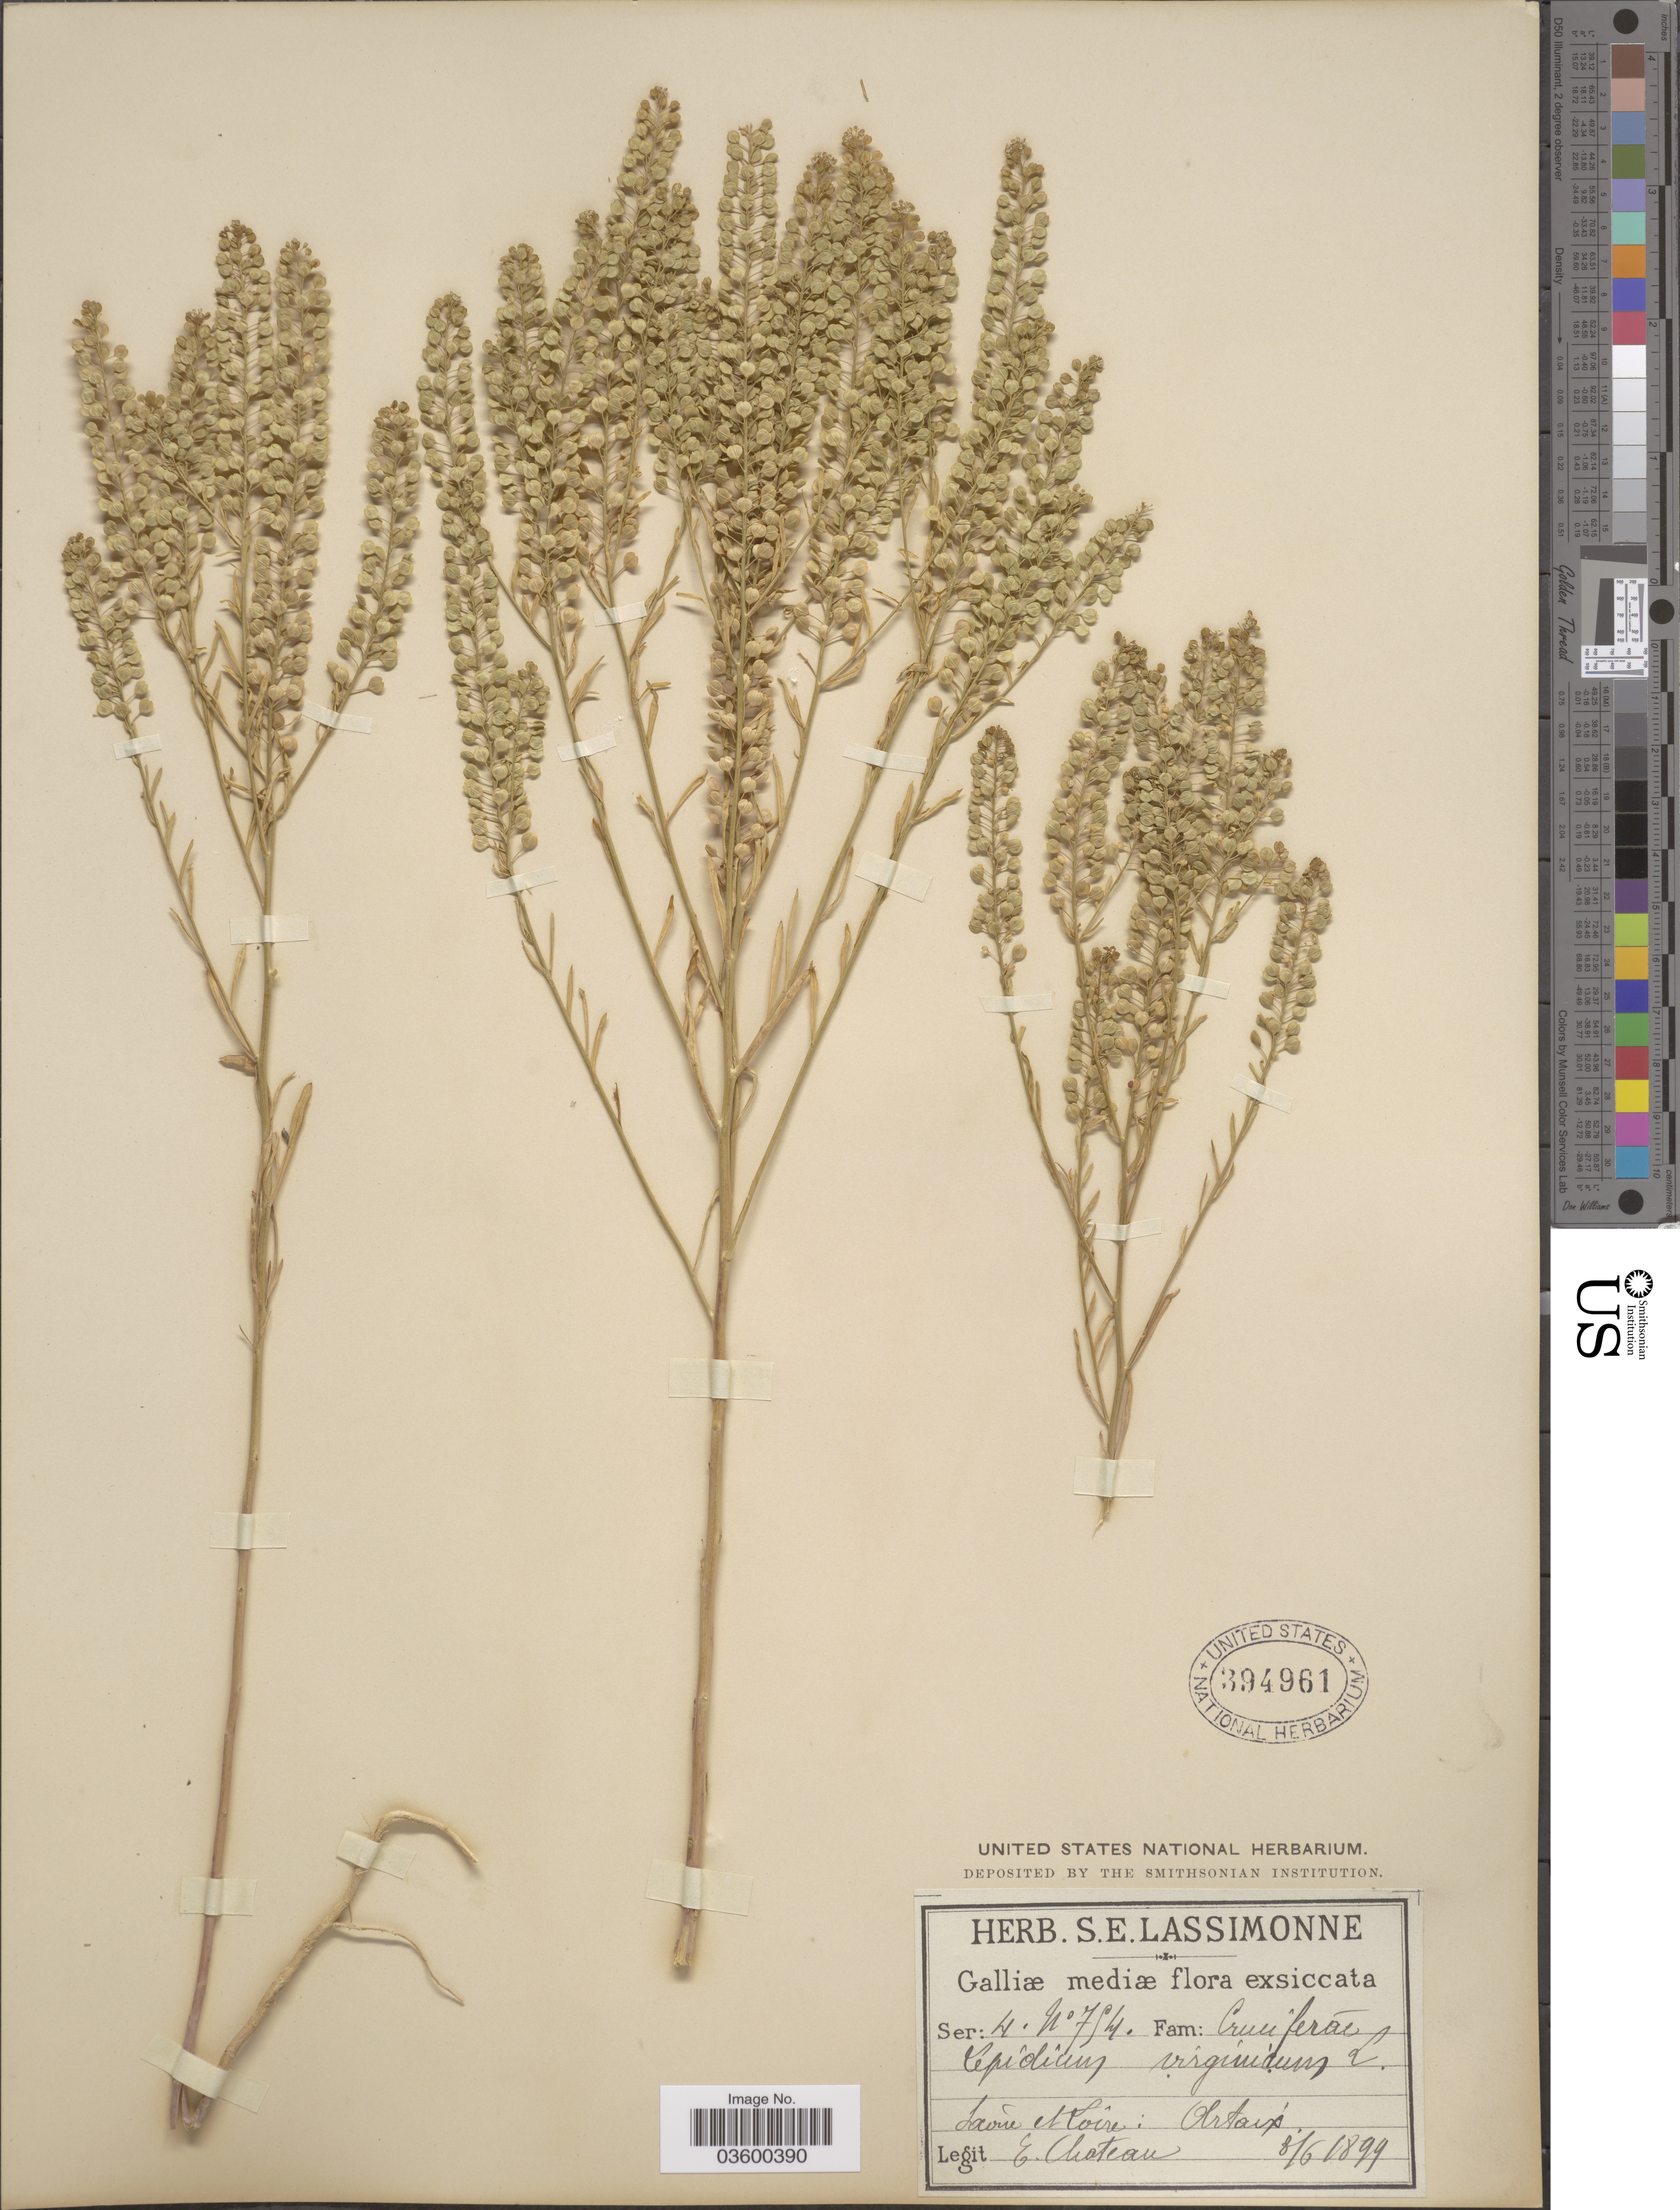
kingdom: Plantae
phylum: Tracheophyta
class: Magnoliopsida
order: Brassicales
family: Brassicaceae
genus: Lepidium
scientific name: Lepidium virginicum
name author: L.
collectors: E. Chateau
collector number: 754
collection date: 1899-06-08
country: France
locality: Galliæ mediæ. Saone et Loire: Artaix.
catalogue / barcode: US 394961